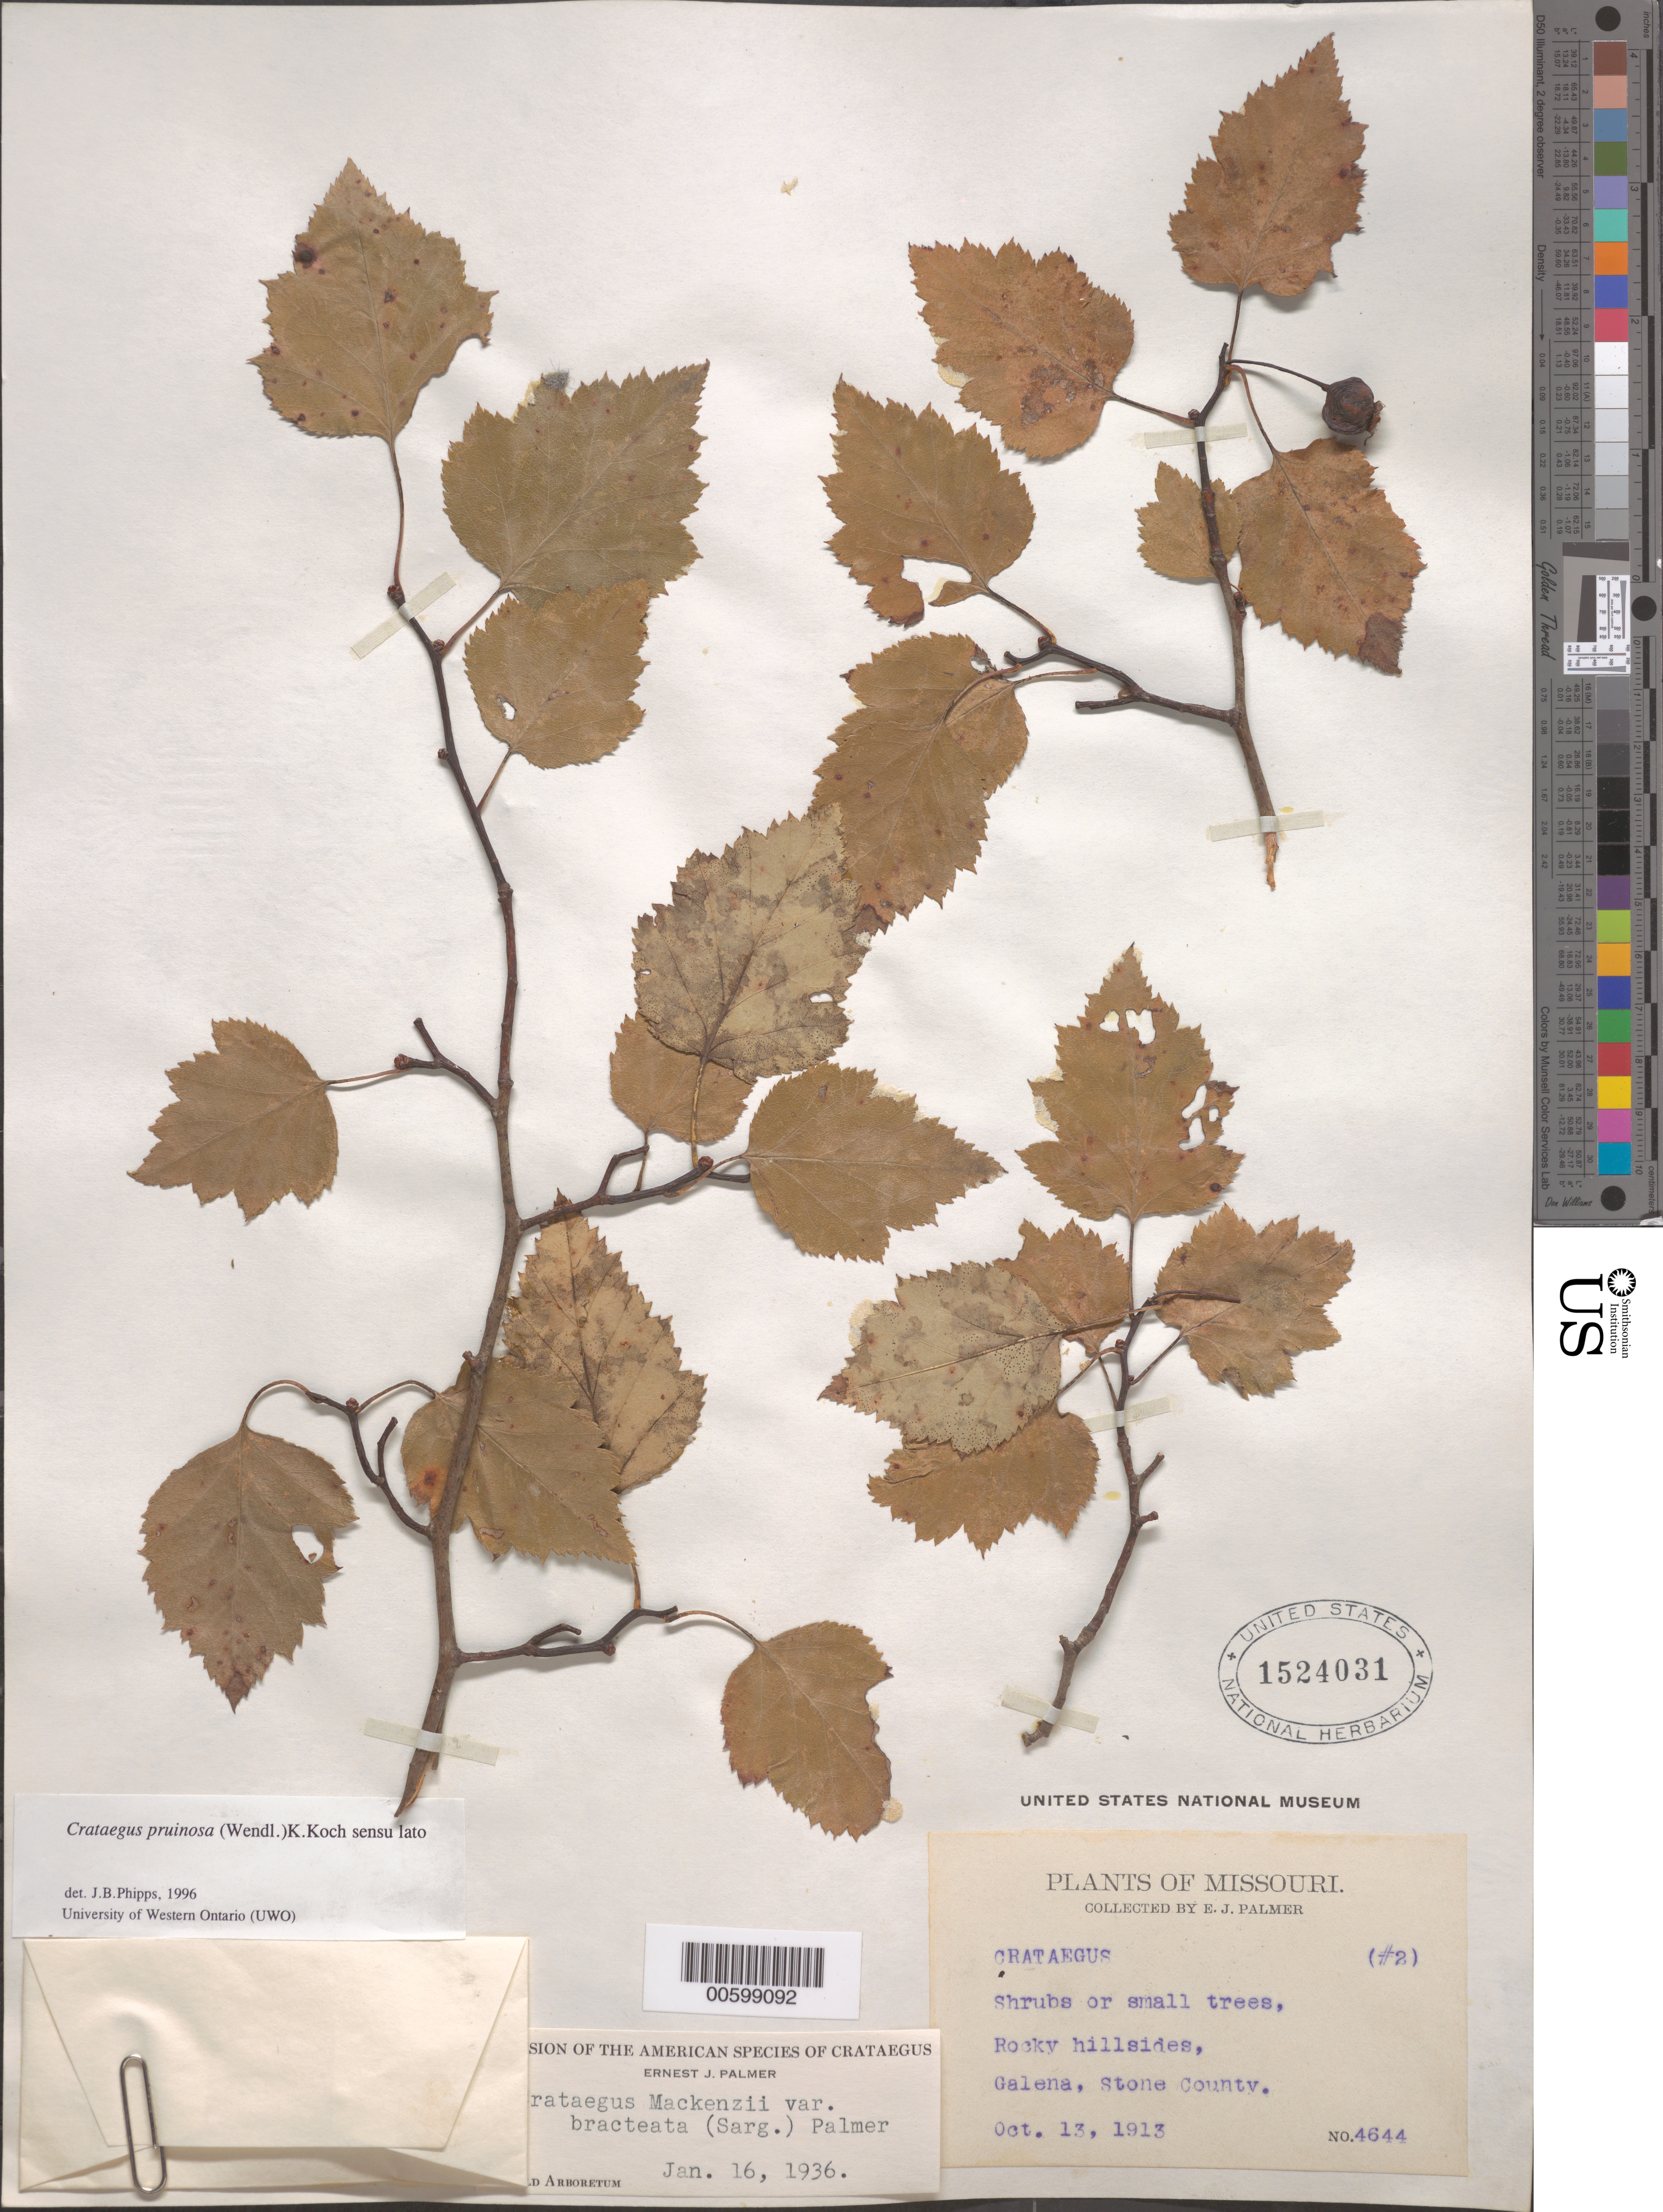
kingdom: Plantae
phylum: Tracheophyta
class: Magnoliopsida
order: Rosales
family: Rosaceae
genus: Crataegus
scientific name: Crataegus pruinosa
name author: (H.L. Wendl.) K. Koch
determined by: Phipps, James B., (UWO), University of Western Ontario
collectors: E. J. Palmer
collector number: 4644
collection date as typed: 13 Oct 1913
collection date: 1913-10-13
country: United States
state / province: Missouri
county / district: Stone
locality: Galena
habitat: Rocky hillsides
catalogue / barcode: US 1524031